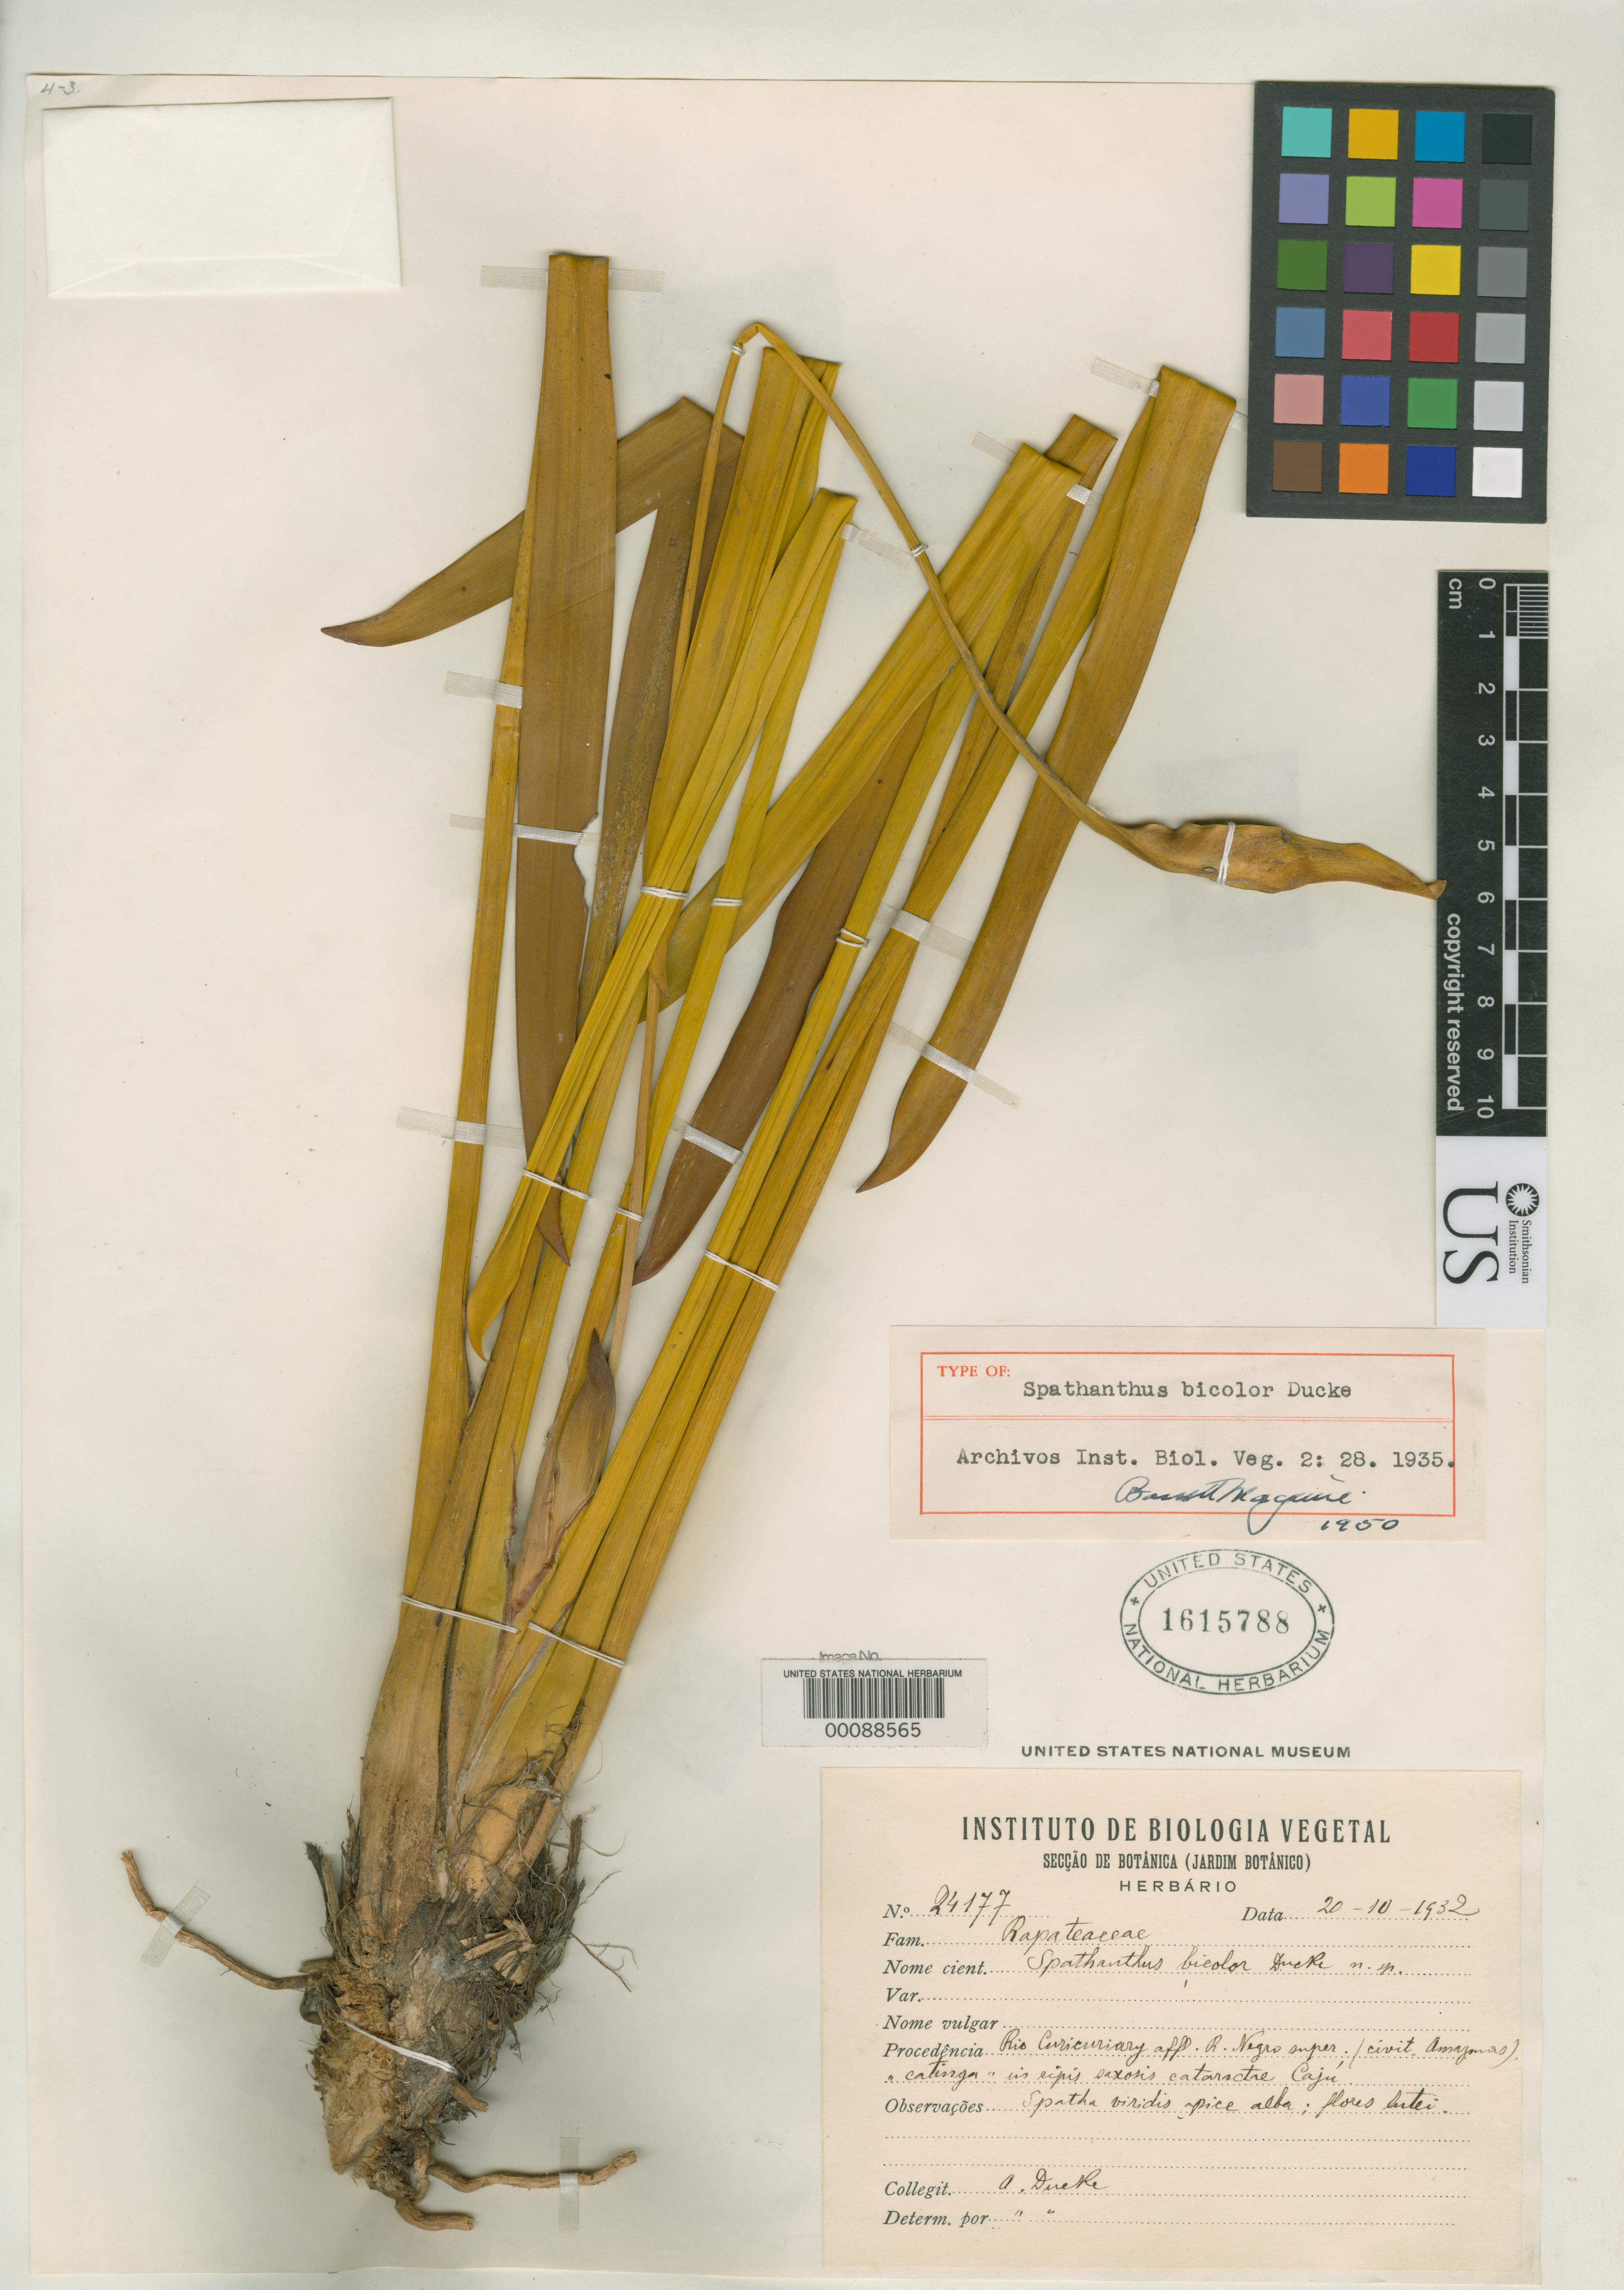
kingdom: Plantae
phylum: Tracheophyta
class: Liliopsida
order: Poales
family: Rapateaceae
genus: Spathanthus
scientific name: Spathanthus bicolor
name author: Ducke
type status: Isotype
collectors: A. Ducke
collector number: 24177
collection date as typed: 20 Oct 1932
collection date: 1932-10-20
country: Brazil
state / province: Amazonas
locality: Rio Curicuriary aff. Rio Negro, Caju.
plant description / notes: US sheet annotated by B. Maguire (1950) as "Type" and cited by him as "holotípo" in Fl. Venez. 11(2): 179 (1982).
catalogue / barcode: US 1615788